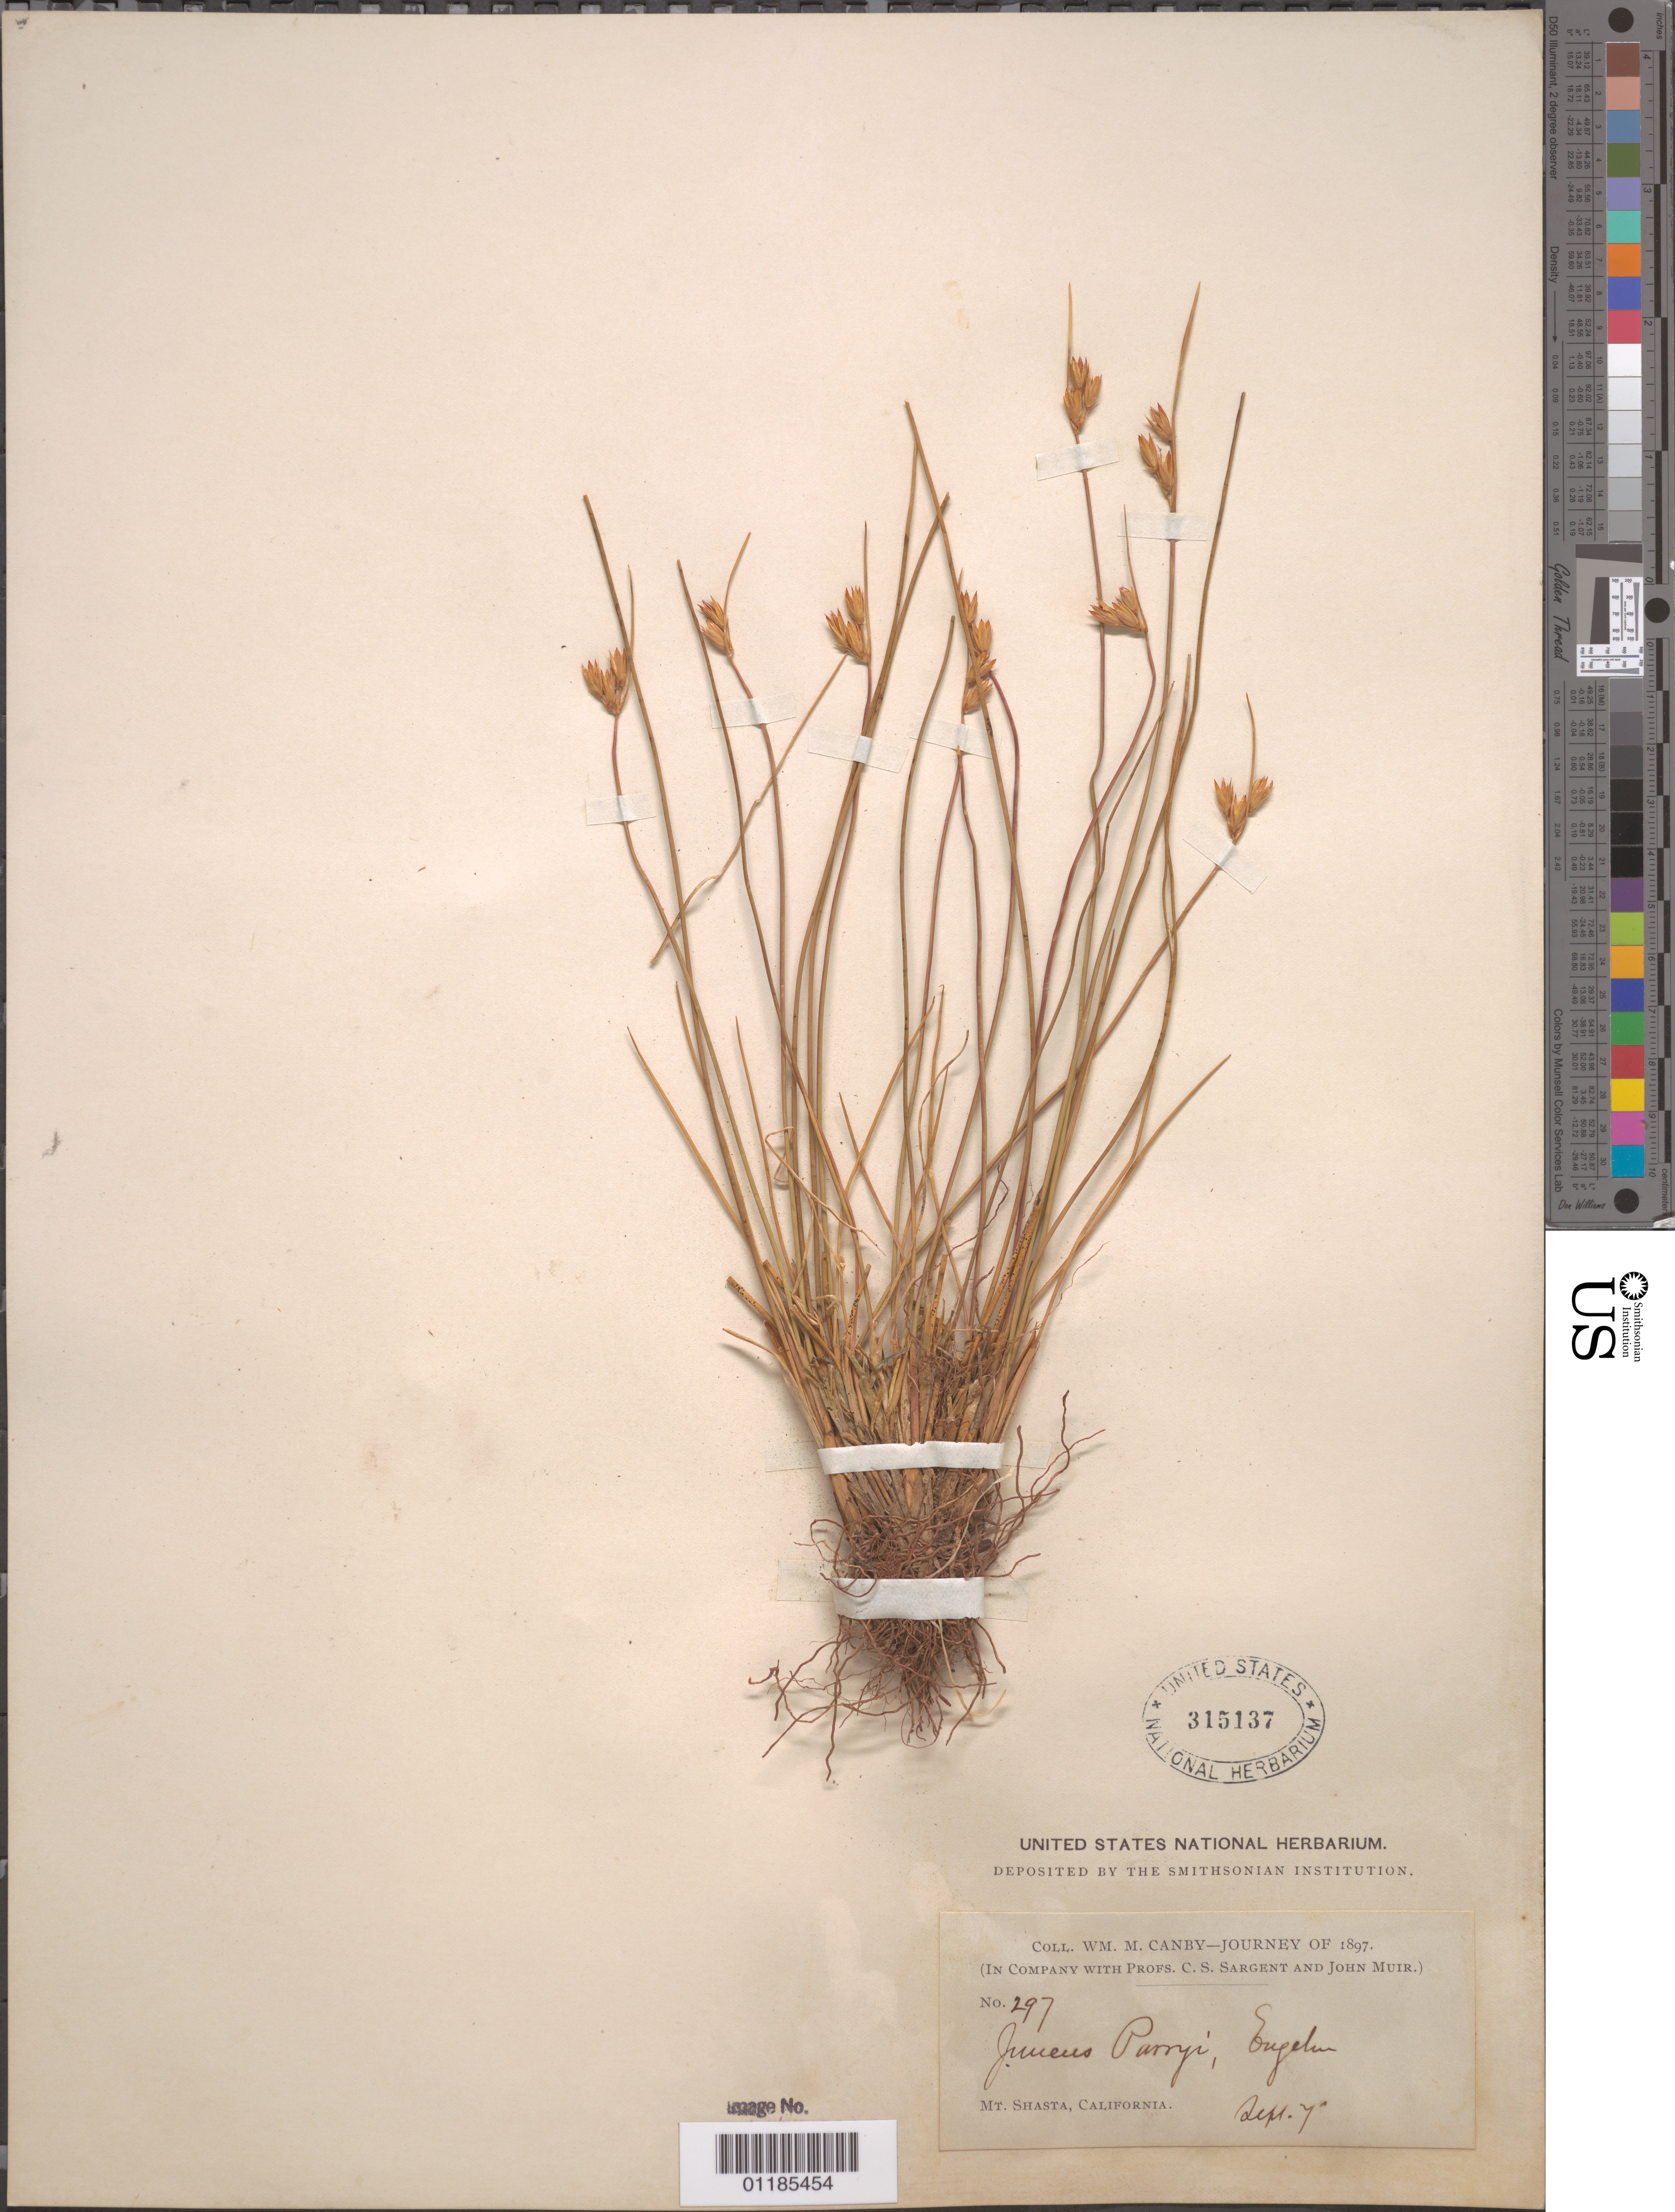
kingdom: Plantae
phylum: Tracheophyta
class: Liliopsida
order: Poales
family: Juncaceae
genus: Juncus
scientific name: Juncus parryi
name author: Engelm.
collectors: W. M. Canby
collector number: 297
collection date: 1897-09-07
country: United States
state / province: California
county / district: Siskiyou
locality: Mt. Shasta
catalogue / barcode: US 315137